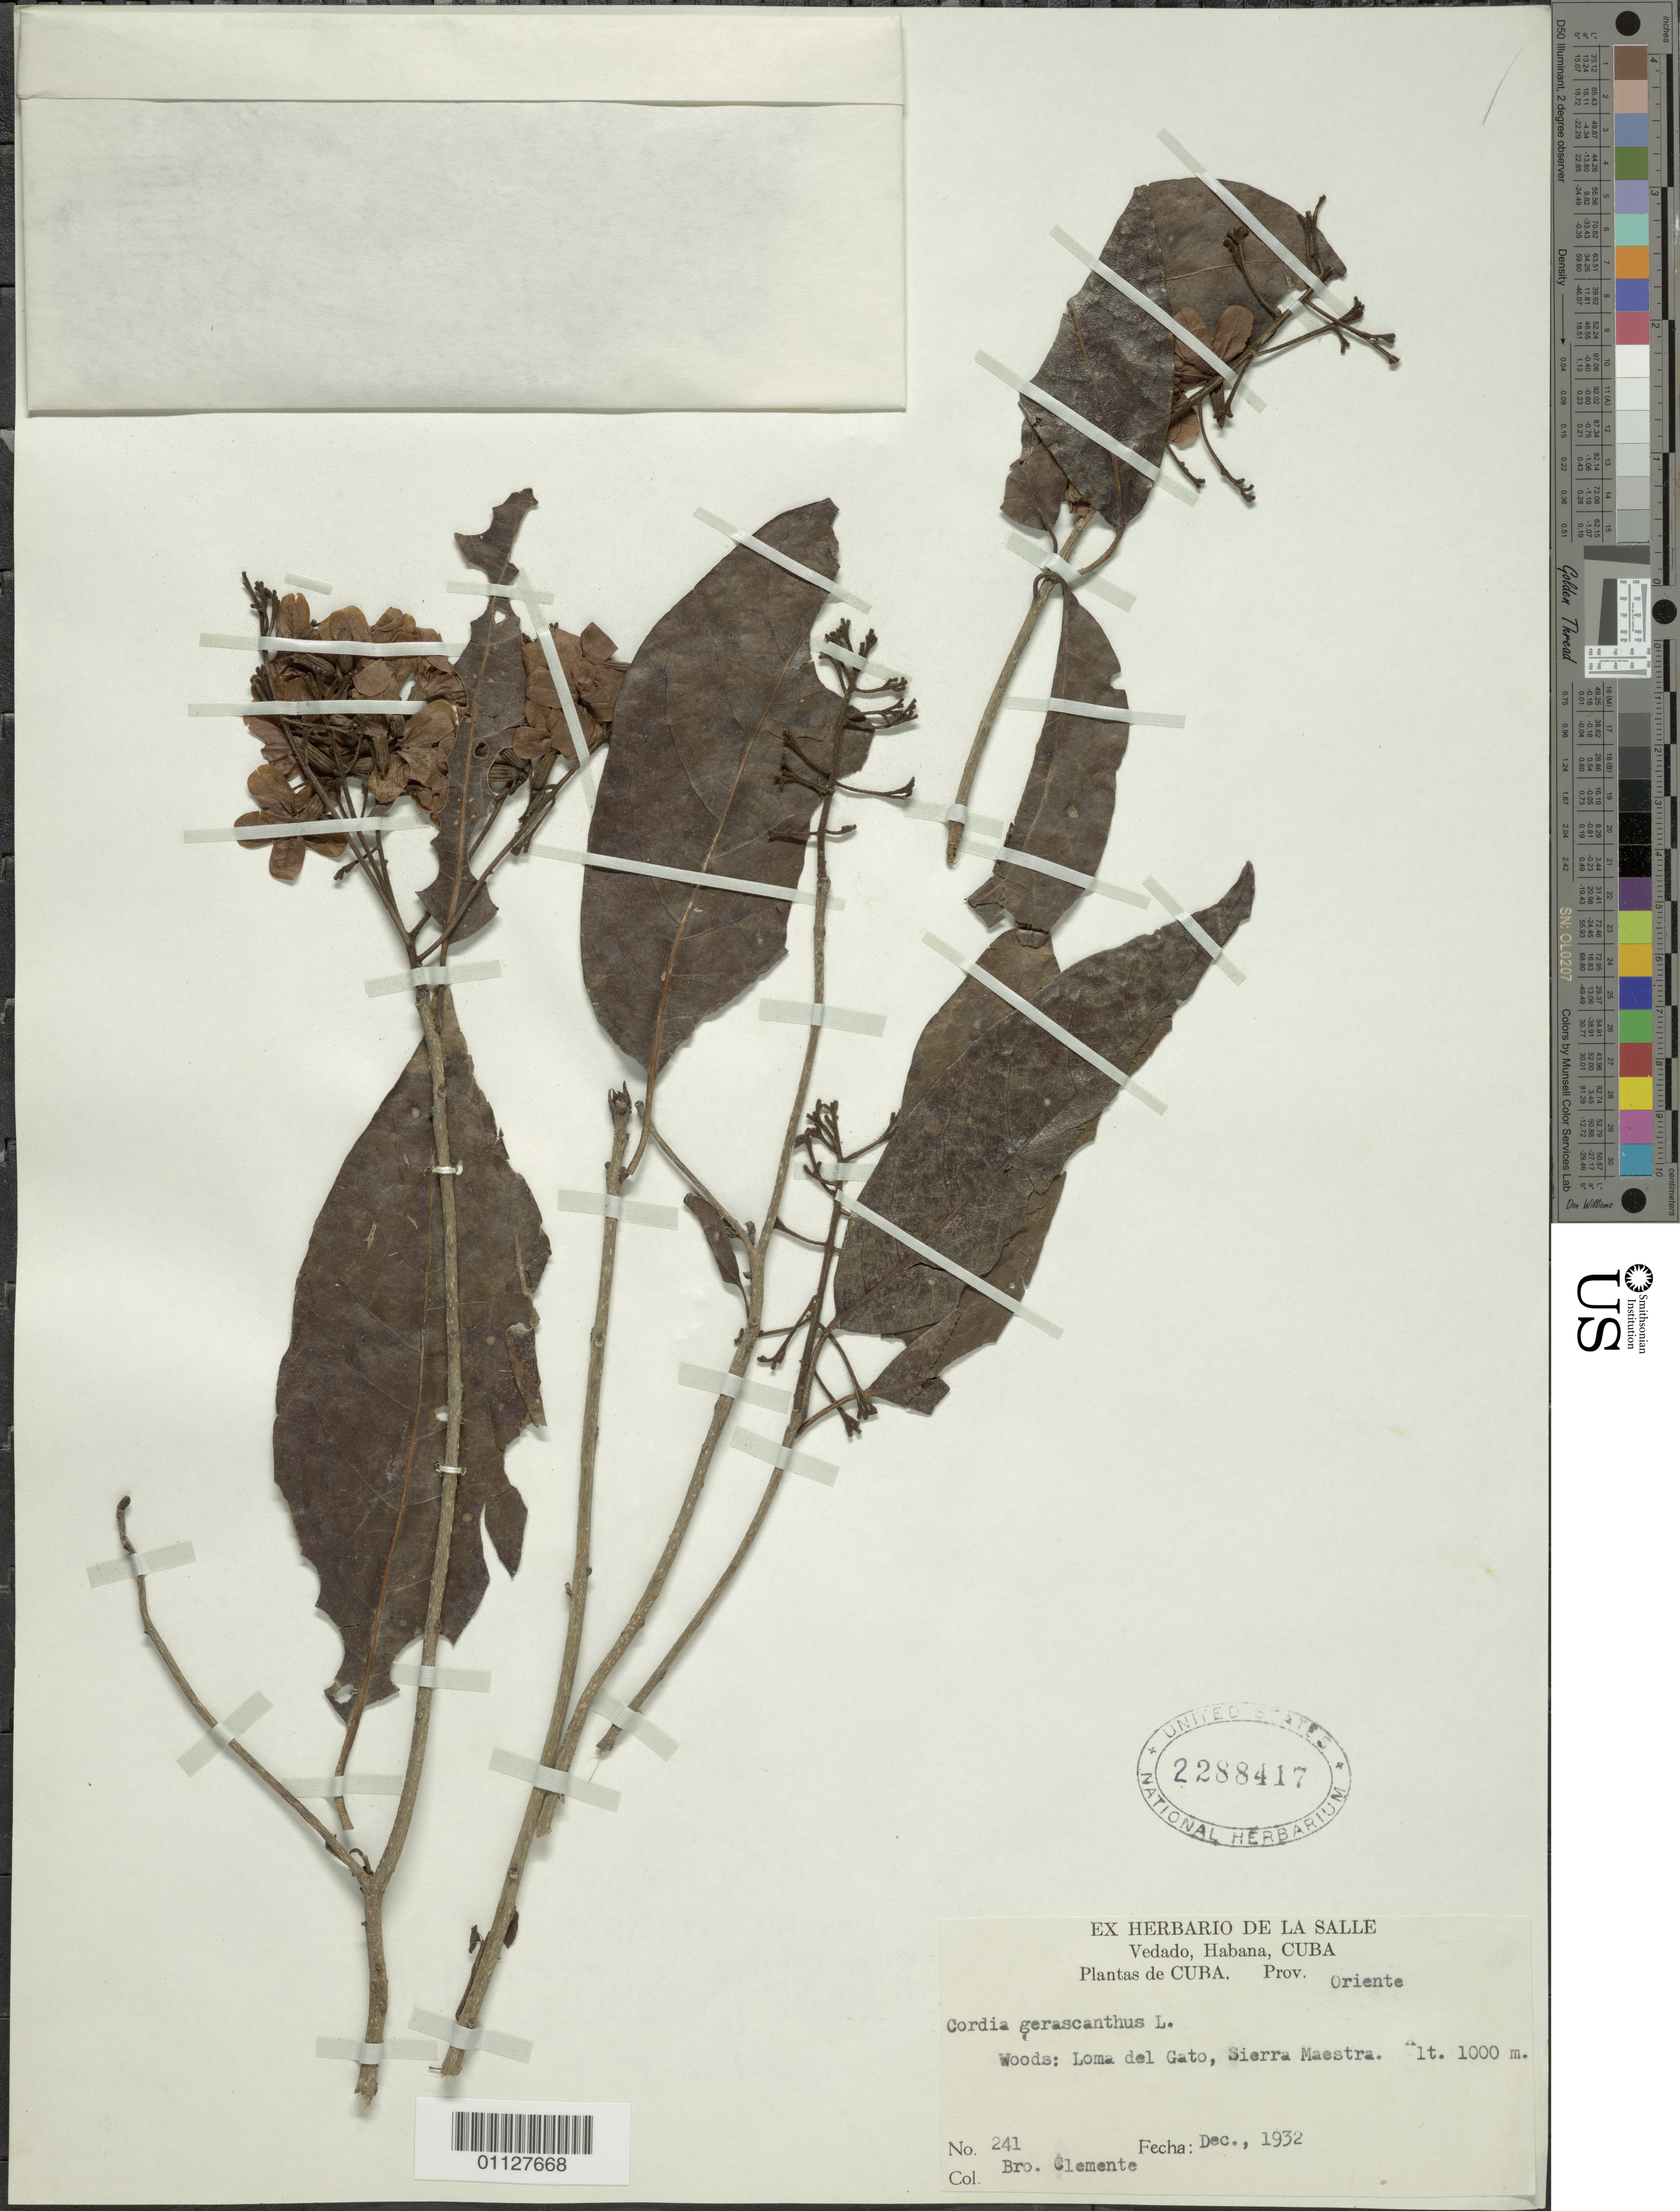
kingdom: Plantae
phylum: Tracheophyta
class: Magnoliopsida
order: Boraginales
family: Cordiaceae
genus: Cordia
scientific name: Cordia gerascanthus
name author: L.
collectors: Bro. Clemente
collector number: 241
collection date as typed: Dec 1932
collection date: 1932-12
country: Cuba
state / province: Holguín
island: Cuba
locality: Woods: Loma del Gato, Sierra Maestra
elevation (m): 1000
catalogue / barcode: US 2288417